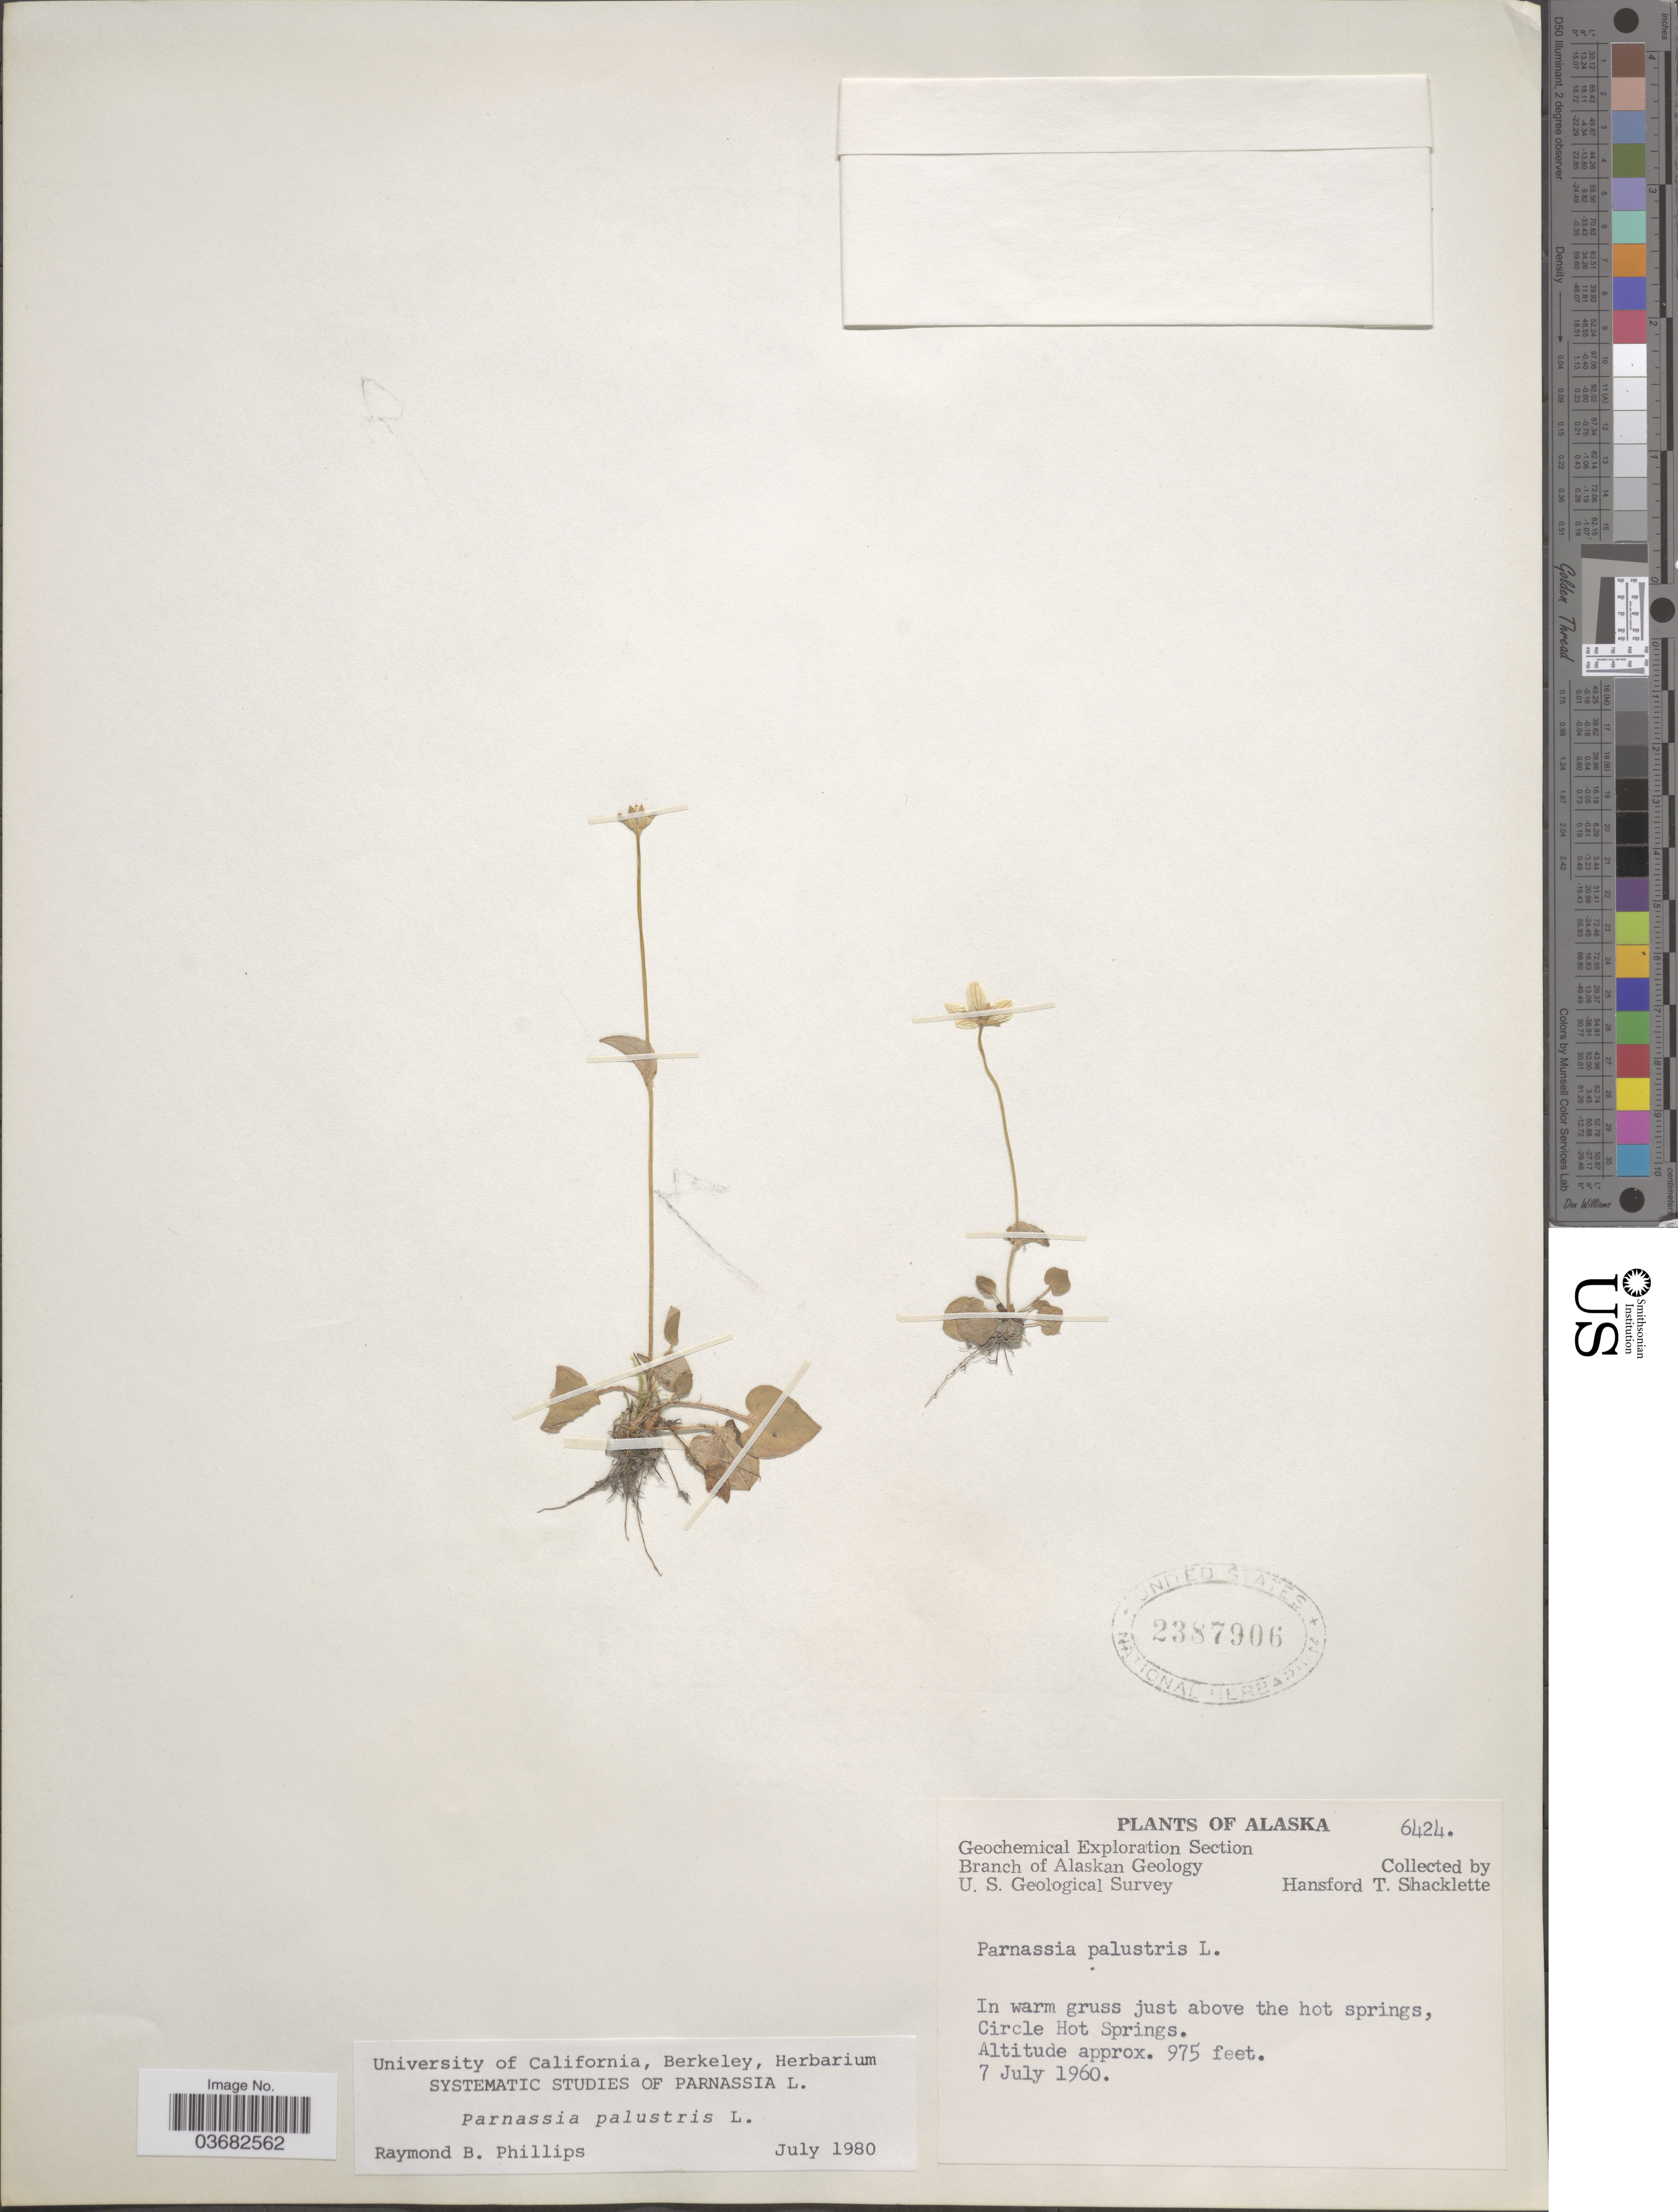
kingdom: Plantae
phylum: Tracheophyta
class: Magnoliopsida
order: Celastrales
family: Parnassiaceae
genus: Parnassia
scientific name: Parnassia palustris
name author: L.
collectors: H. Shacklette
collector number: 6424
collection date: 1960-07-07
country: United States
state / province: Alaska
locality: Geological Survey. In warm grass just above the hot springs, Circle Hot Springs.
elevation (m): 297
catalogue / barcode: US 2387906